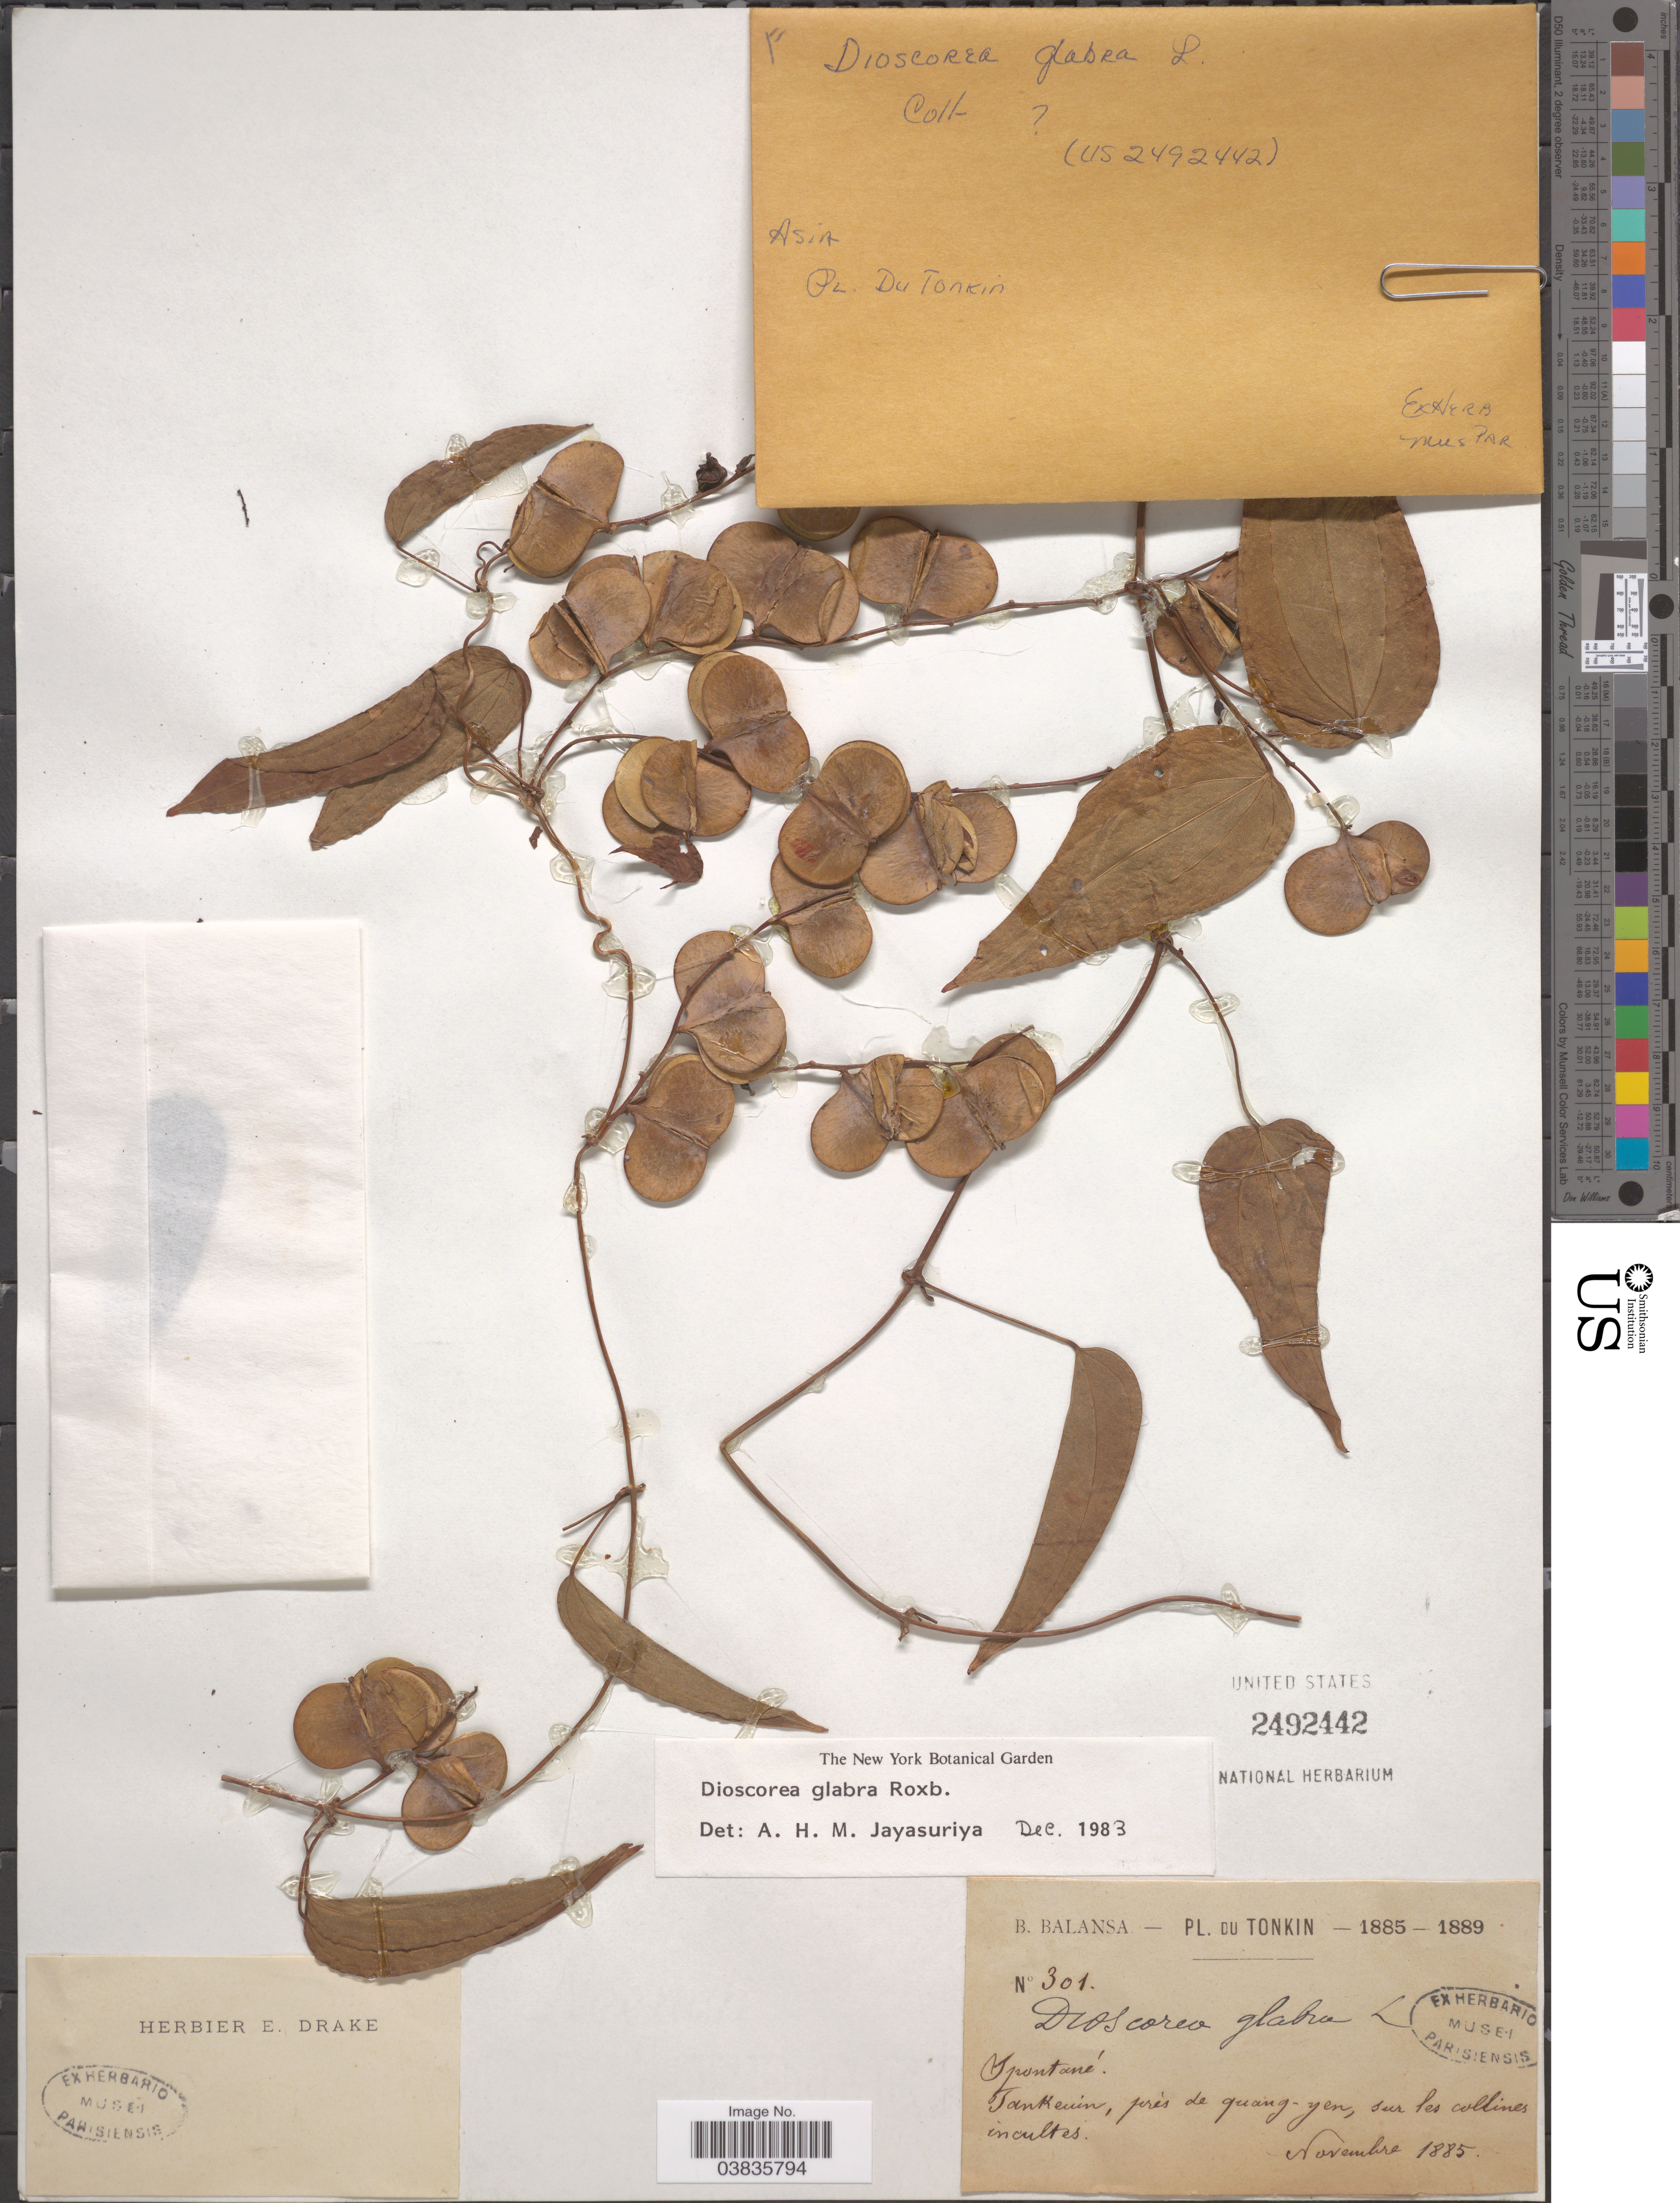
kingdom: Plantae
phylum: Tracheophyta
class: Liliopsida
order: Dioscoreales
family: Dioscoreaceae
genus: Dioscorea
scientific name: Dioscorea glabra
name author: Roxb.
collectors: B. Balansa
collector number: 301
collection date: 1885-11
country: Vietnam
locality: Tonkin. Tankeuin, près de guang-yen, sur les collines in cultis.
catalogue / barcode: US 2492442